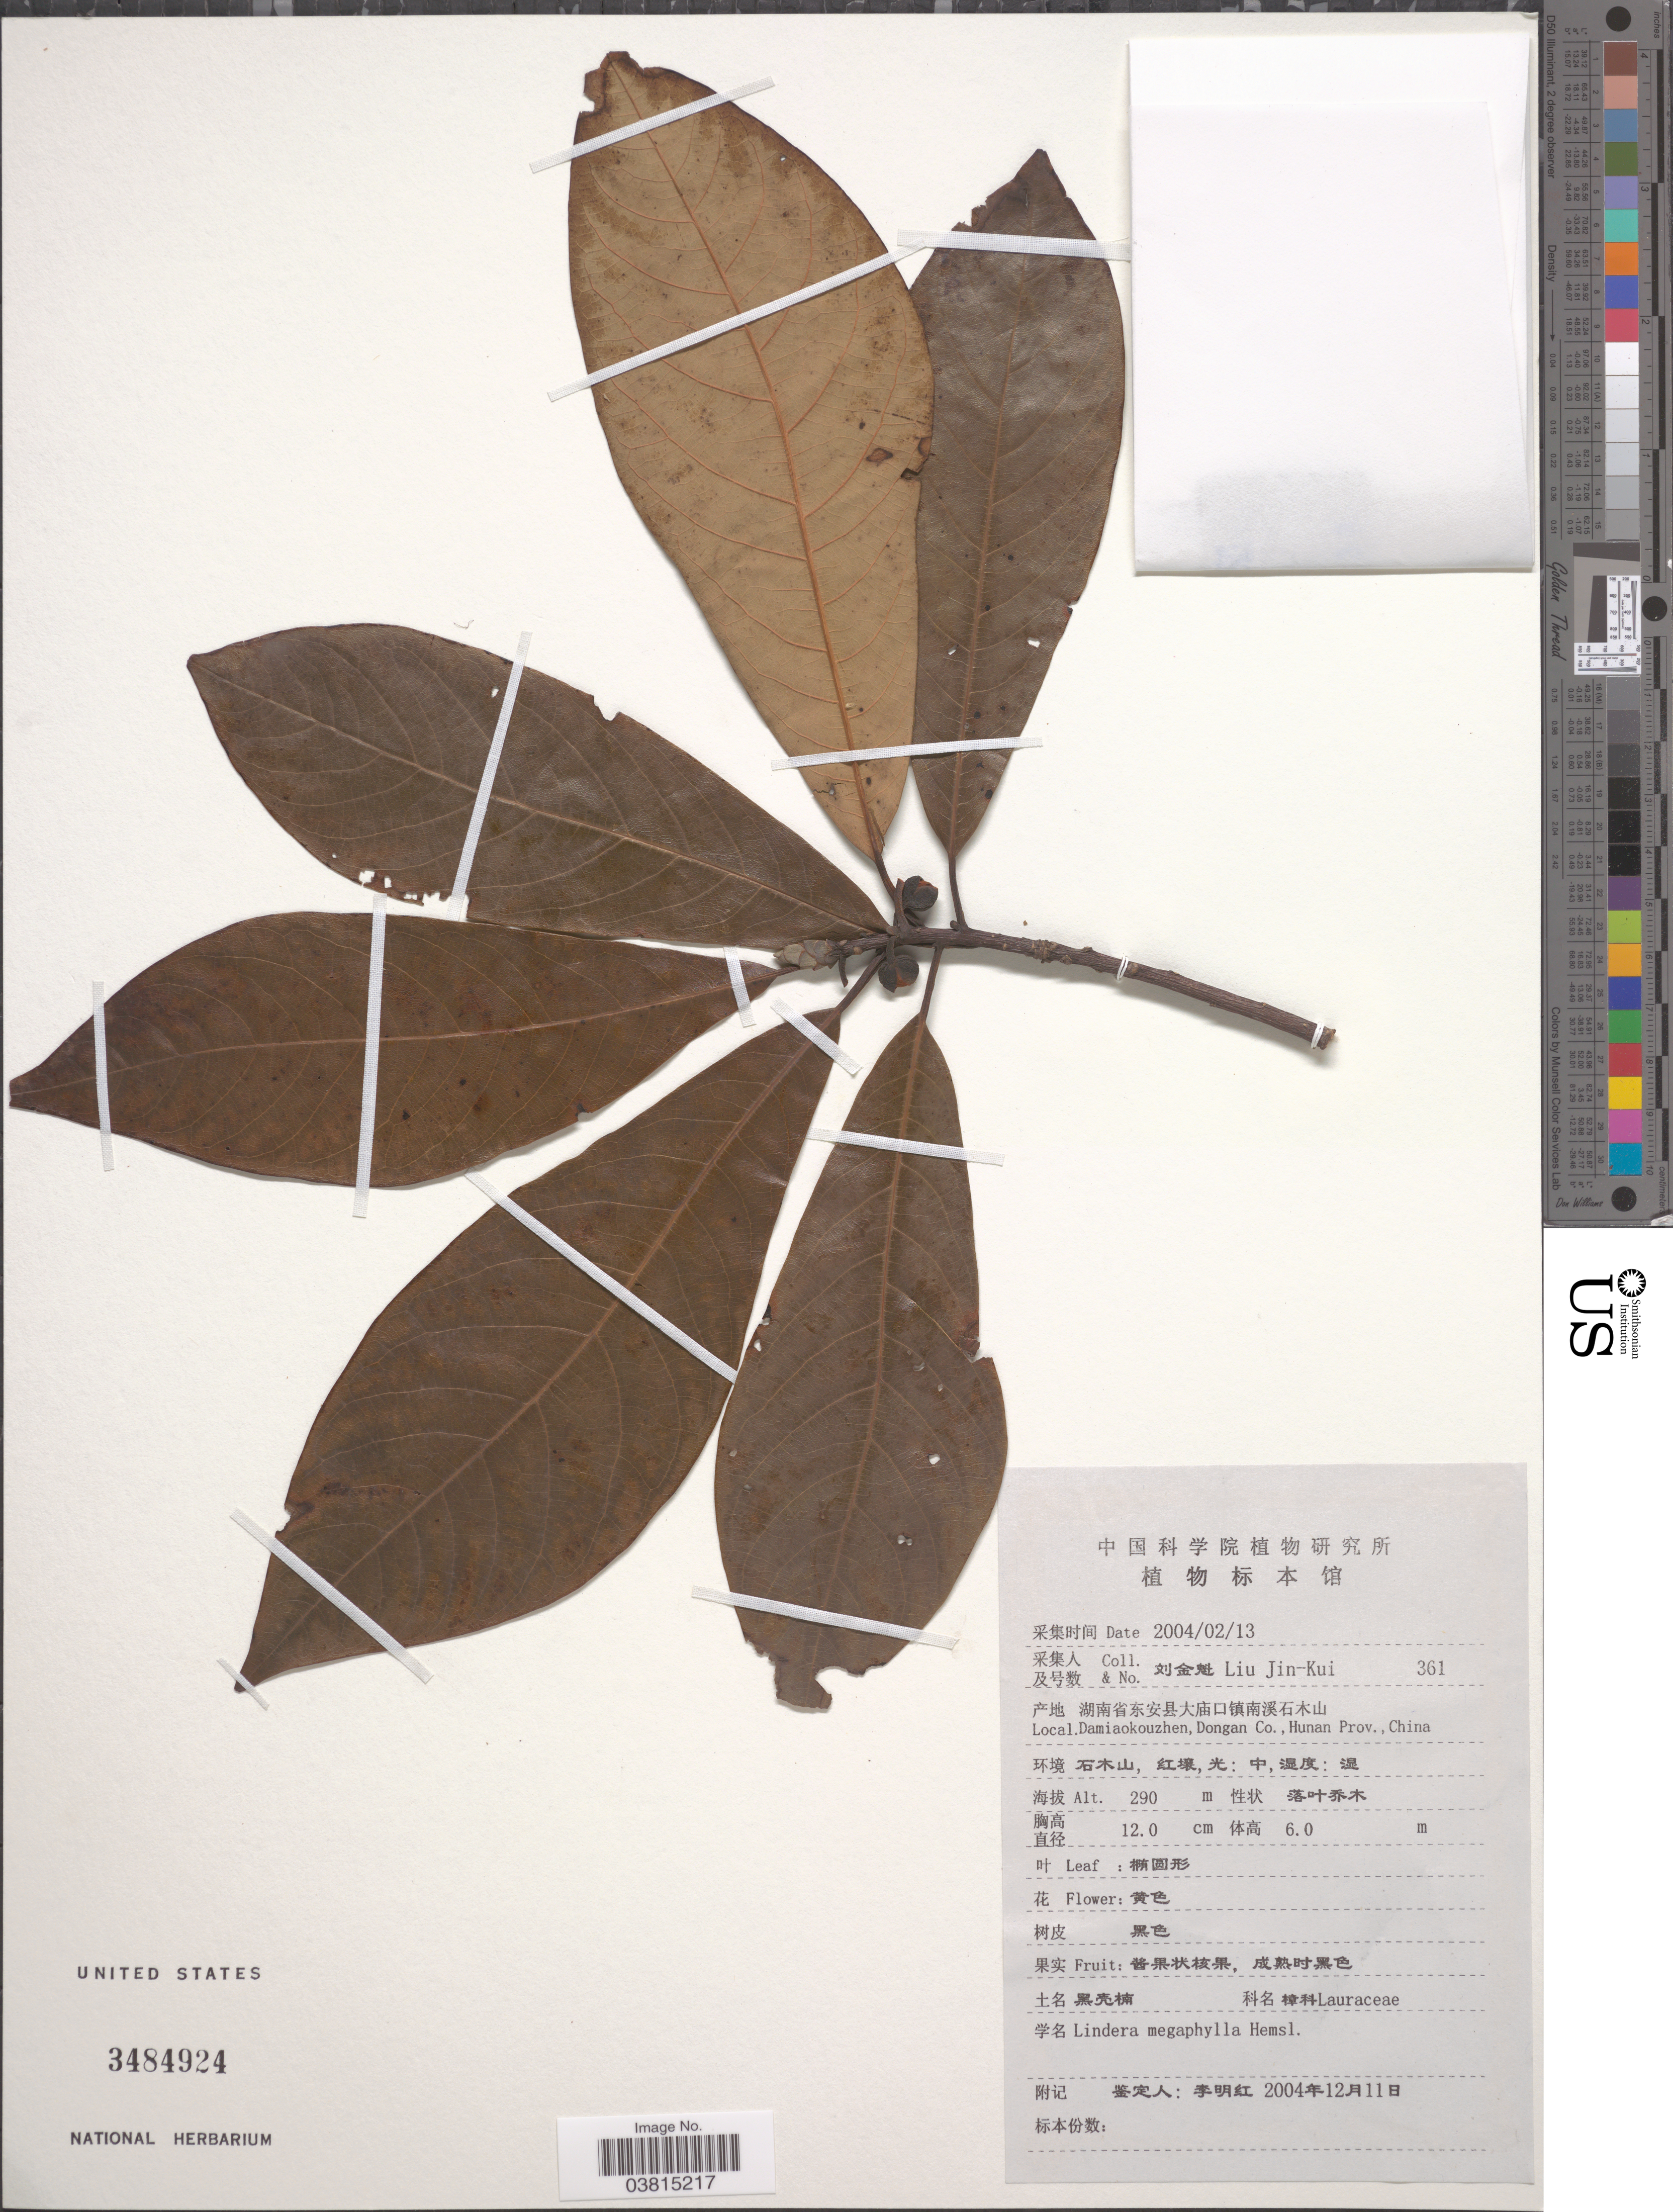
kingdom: Plantae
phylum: Tracheophyta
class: Magnoliopsida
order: Laurales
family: Lauraceae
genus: Lindera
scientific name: Lindera megaphylla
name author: Hemsl.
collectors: L. Jin-Kui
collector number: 361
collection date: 2004-02-13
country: China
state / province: Hunan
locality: Damiaokouzhen, Dongan Co, Hunan Prov.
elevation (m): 290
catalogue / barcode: US 3484924